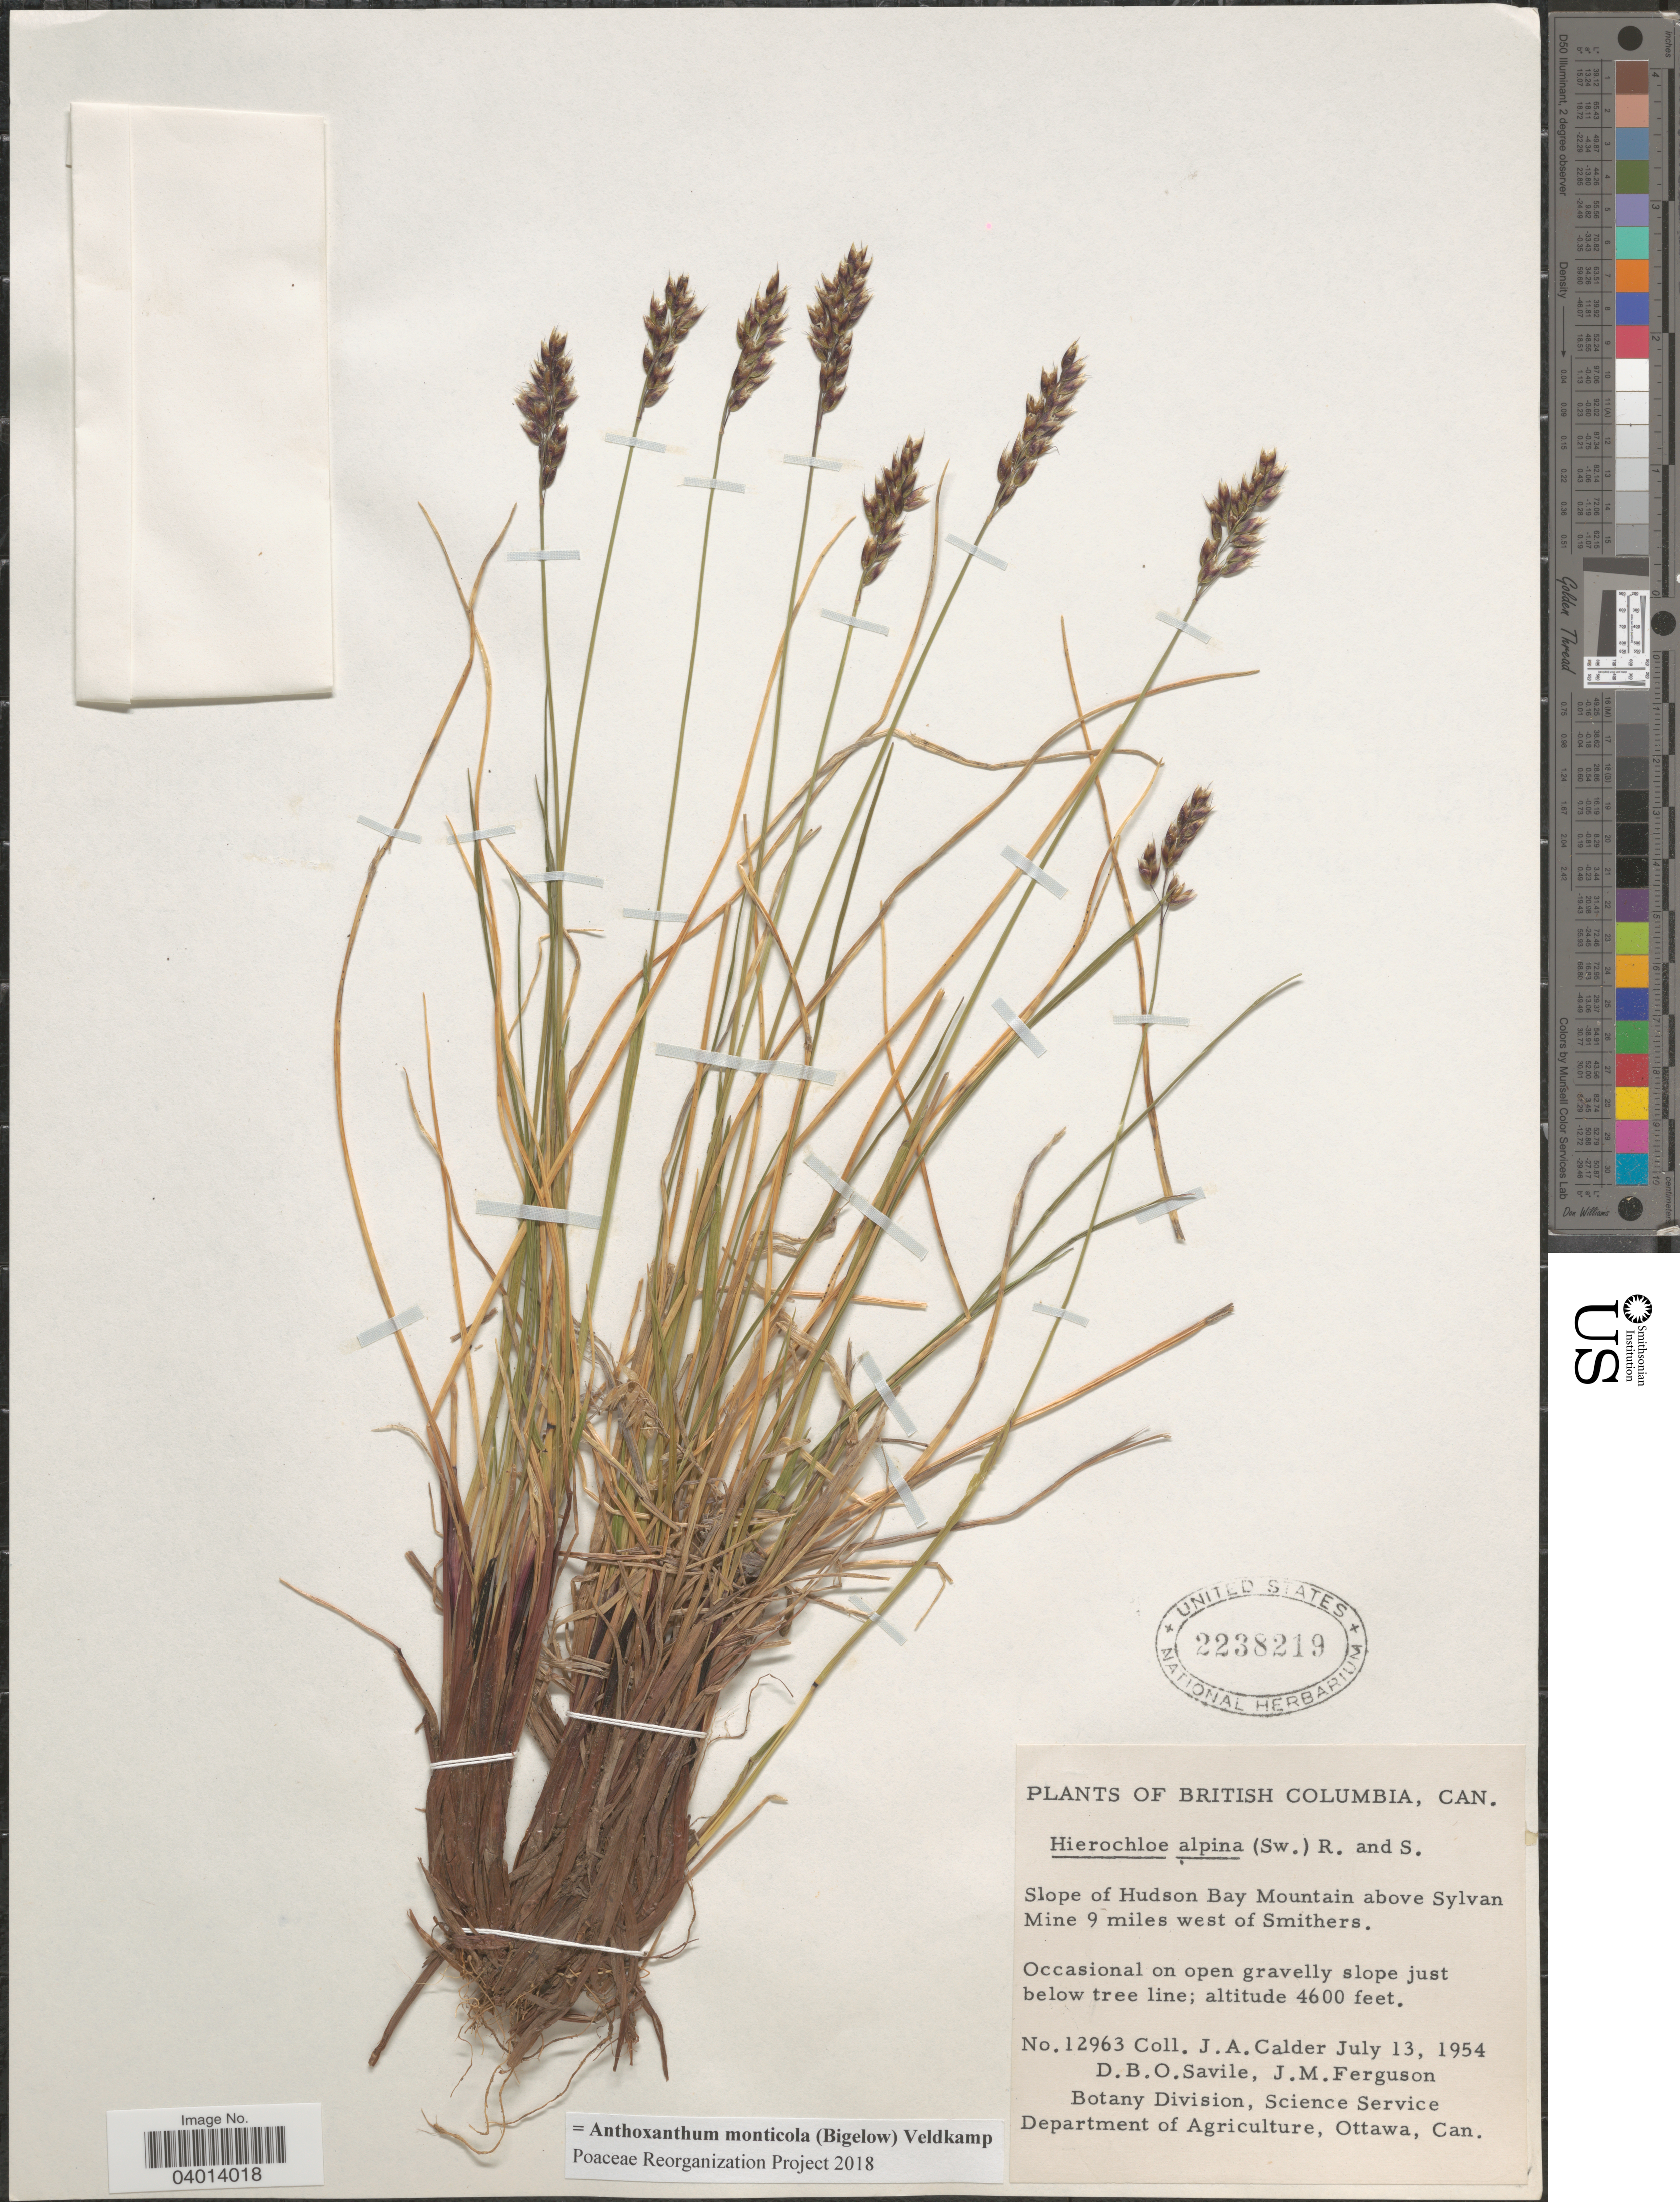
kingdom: Plantae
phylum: Tracheophyta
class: Liliopsida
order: Poales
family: Poaceae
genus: Anthoxanthum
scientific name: Anthoxanthum monticola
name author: (Bigelow) Veldkamp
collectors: J. A. Calder, D. Savile & J. M. Ferguson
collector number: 12963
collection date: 1954-07-13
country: Canada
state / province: British Columbia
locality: Slope of Hudson Bay Mountain above Sylvan Mine 9 miles west of Smithers.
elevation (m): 1402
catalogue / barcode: US 2238219